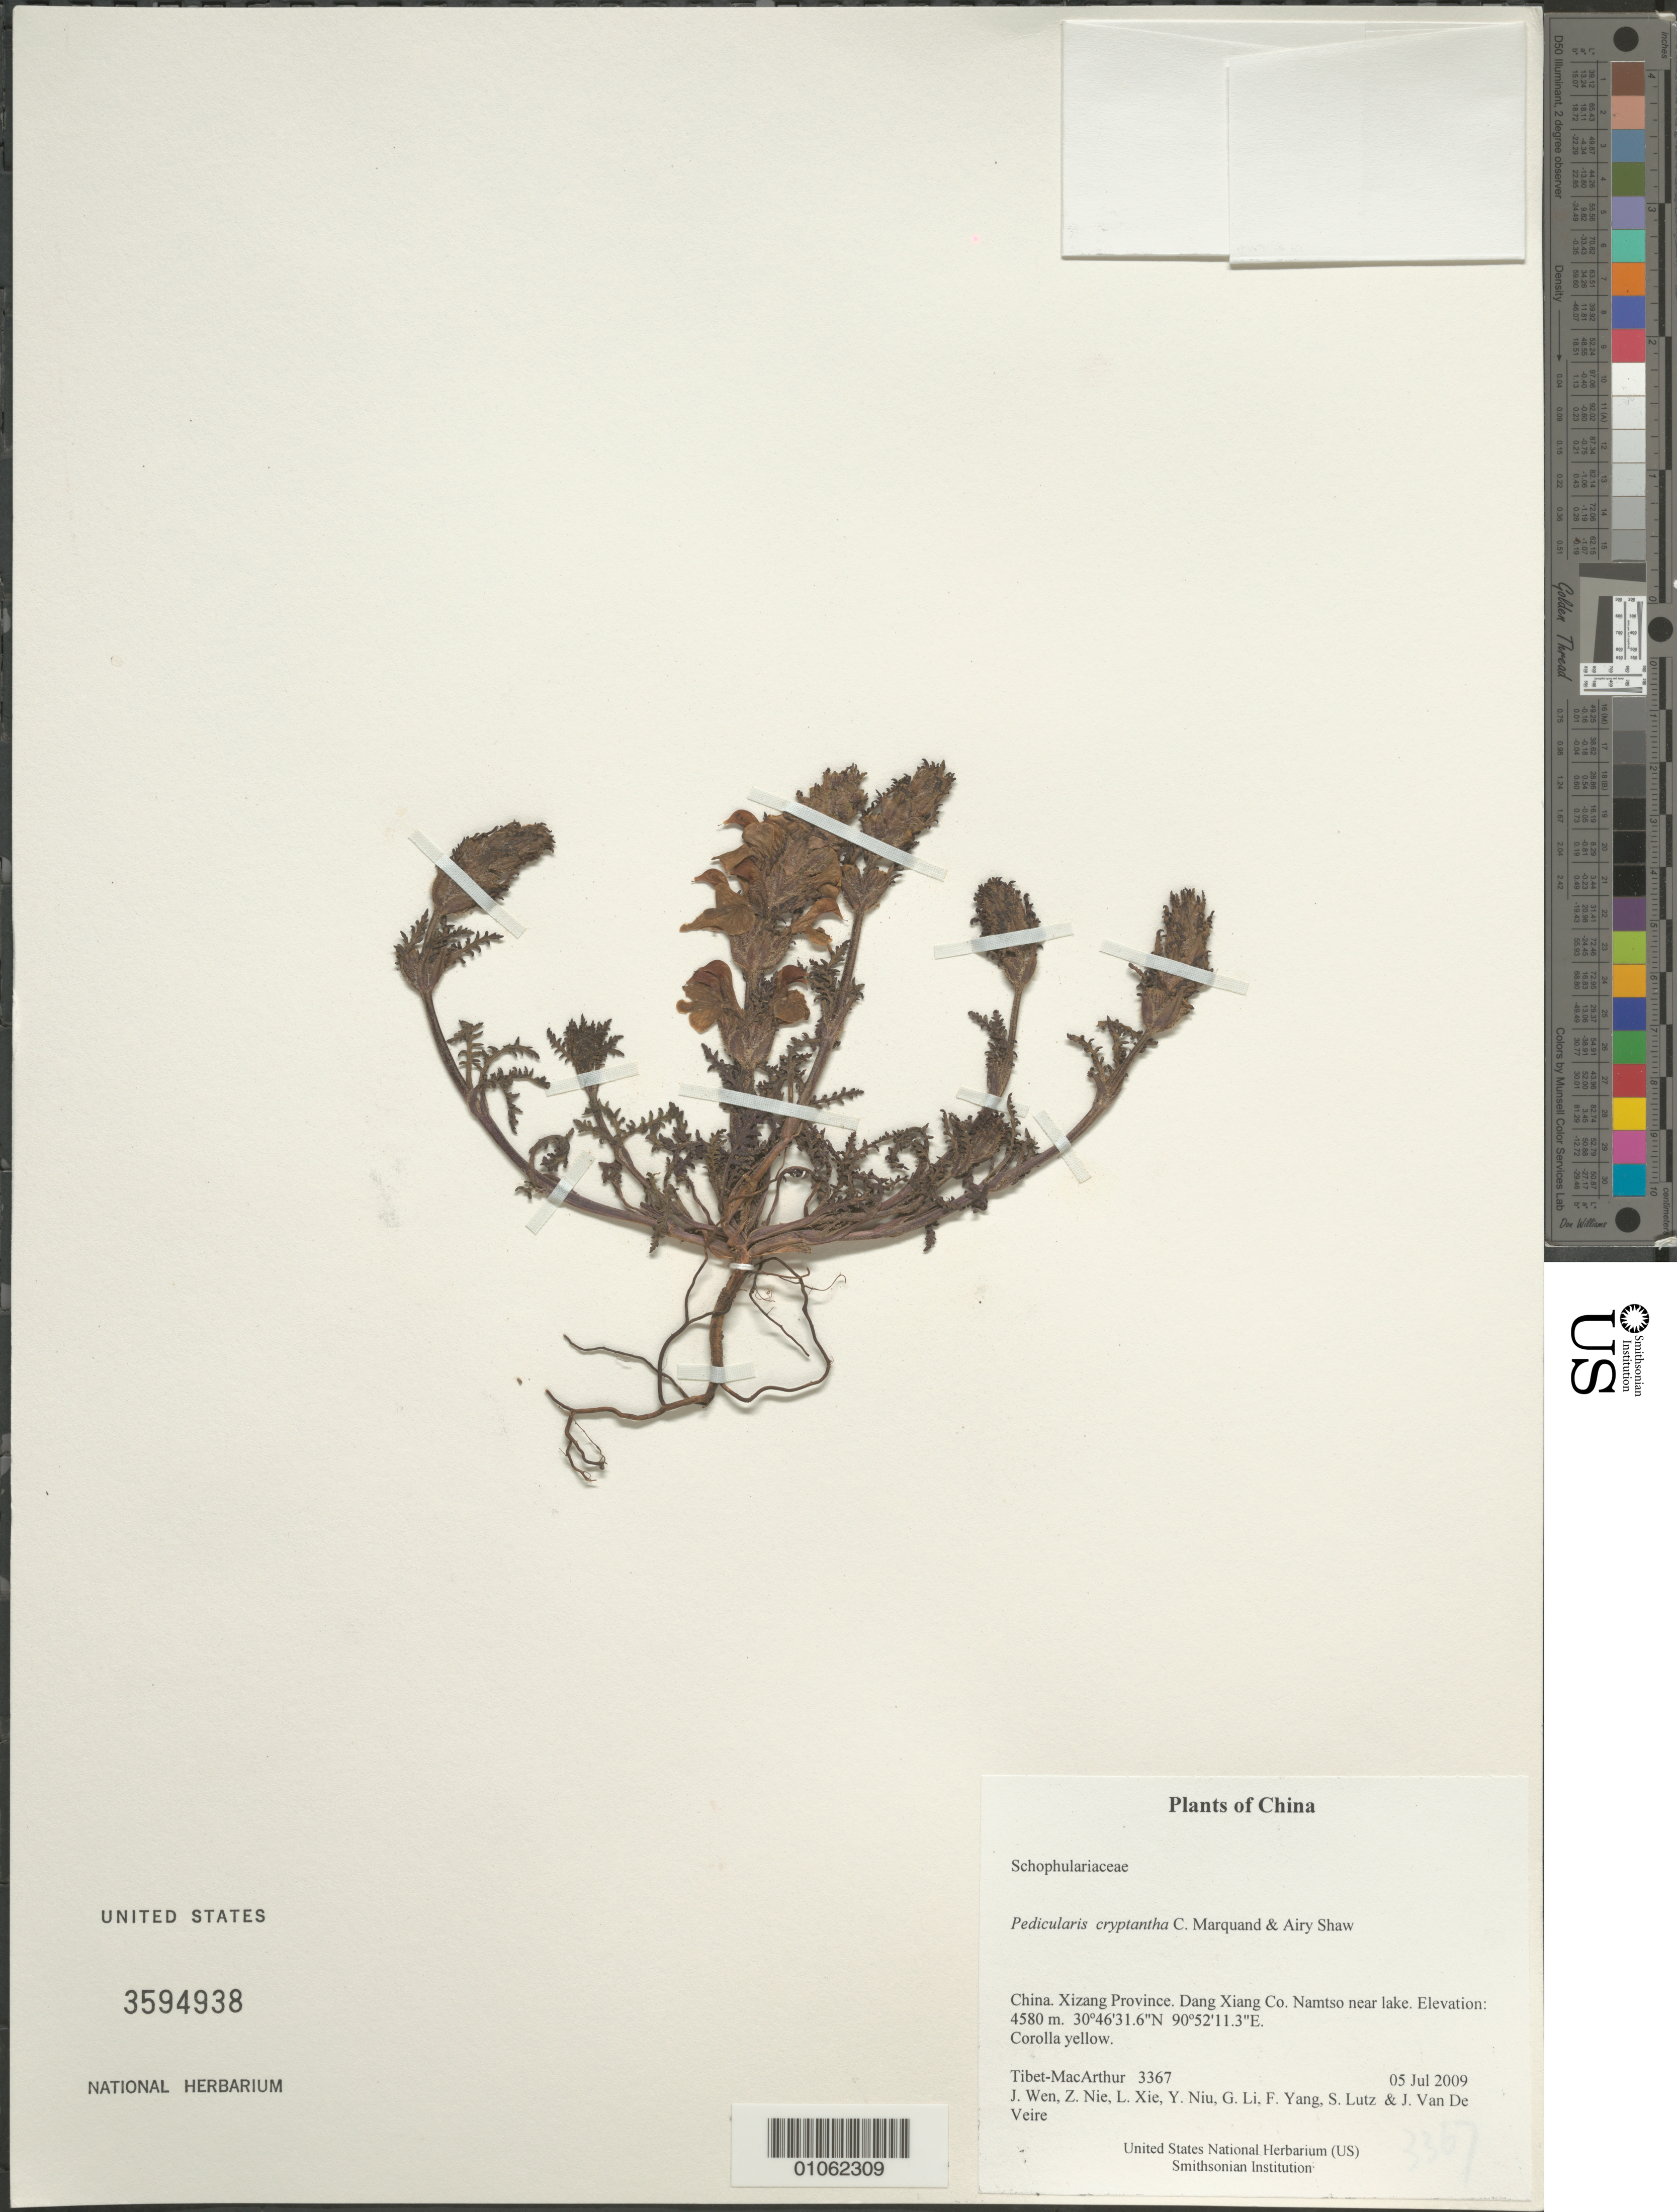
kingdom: Plantae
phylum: Tracheophyta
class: Magnoliopsida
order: Lamiales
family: Orobanchaceae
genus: Pedicularis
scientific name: Pedicularis cryptantha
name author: C. Marquand & Airy Shaw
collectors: Tibet-MacArthur, J. Wen, Z. Nie, L. Xie, Y. Niu, G. Li, F. Yang, S. Lutz & J. Van De Veire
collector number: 3367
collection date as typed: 05 Jul 2009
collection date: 2009-07-05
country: China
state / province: Xizang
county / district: Dang Xiang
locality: Namtso near lake.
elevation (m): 4580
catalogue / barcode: US 3594938